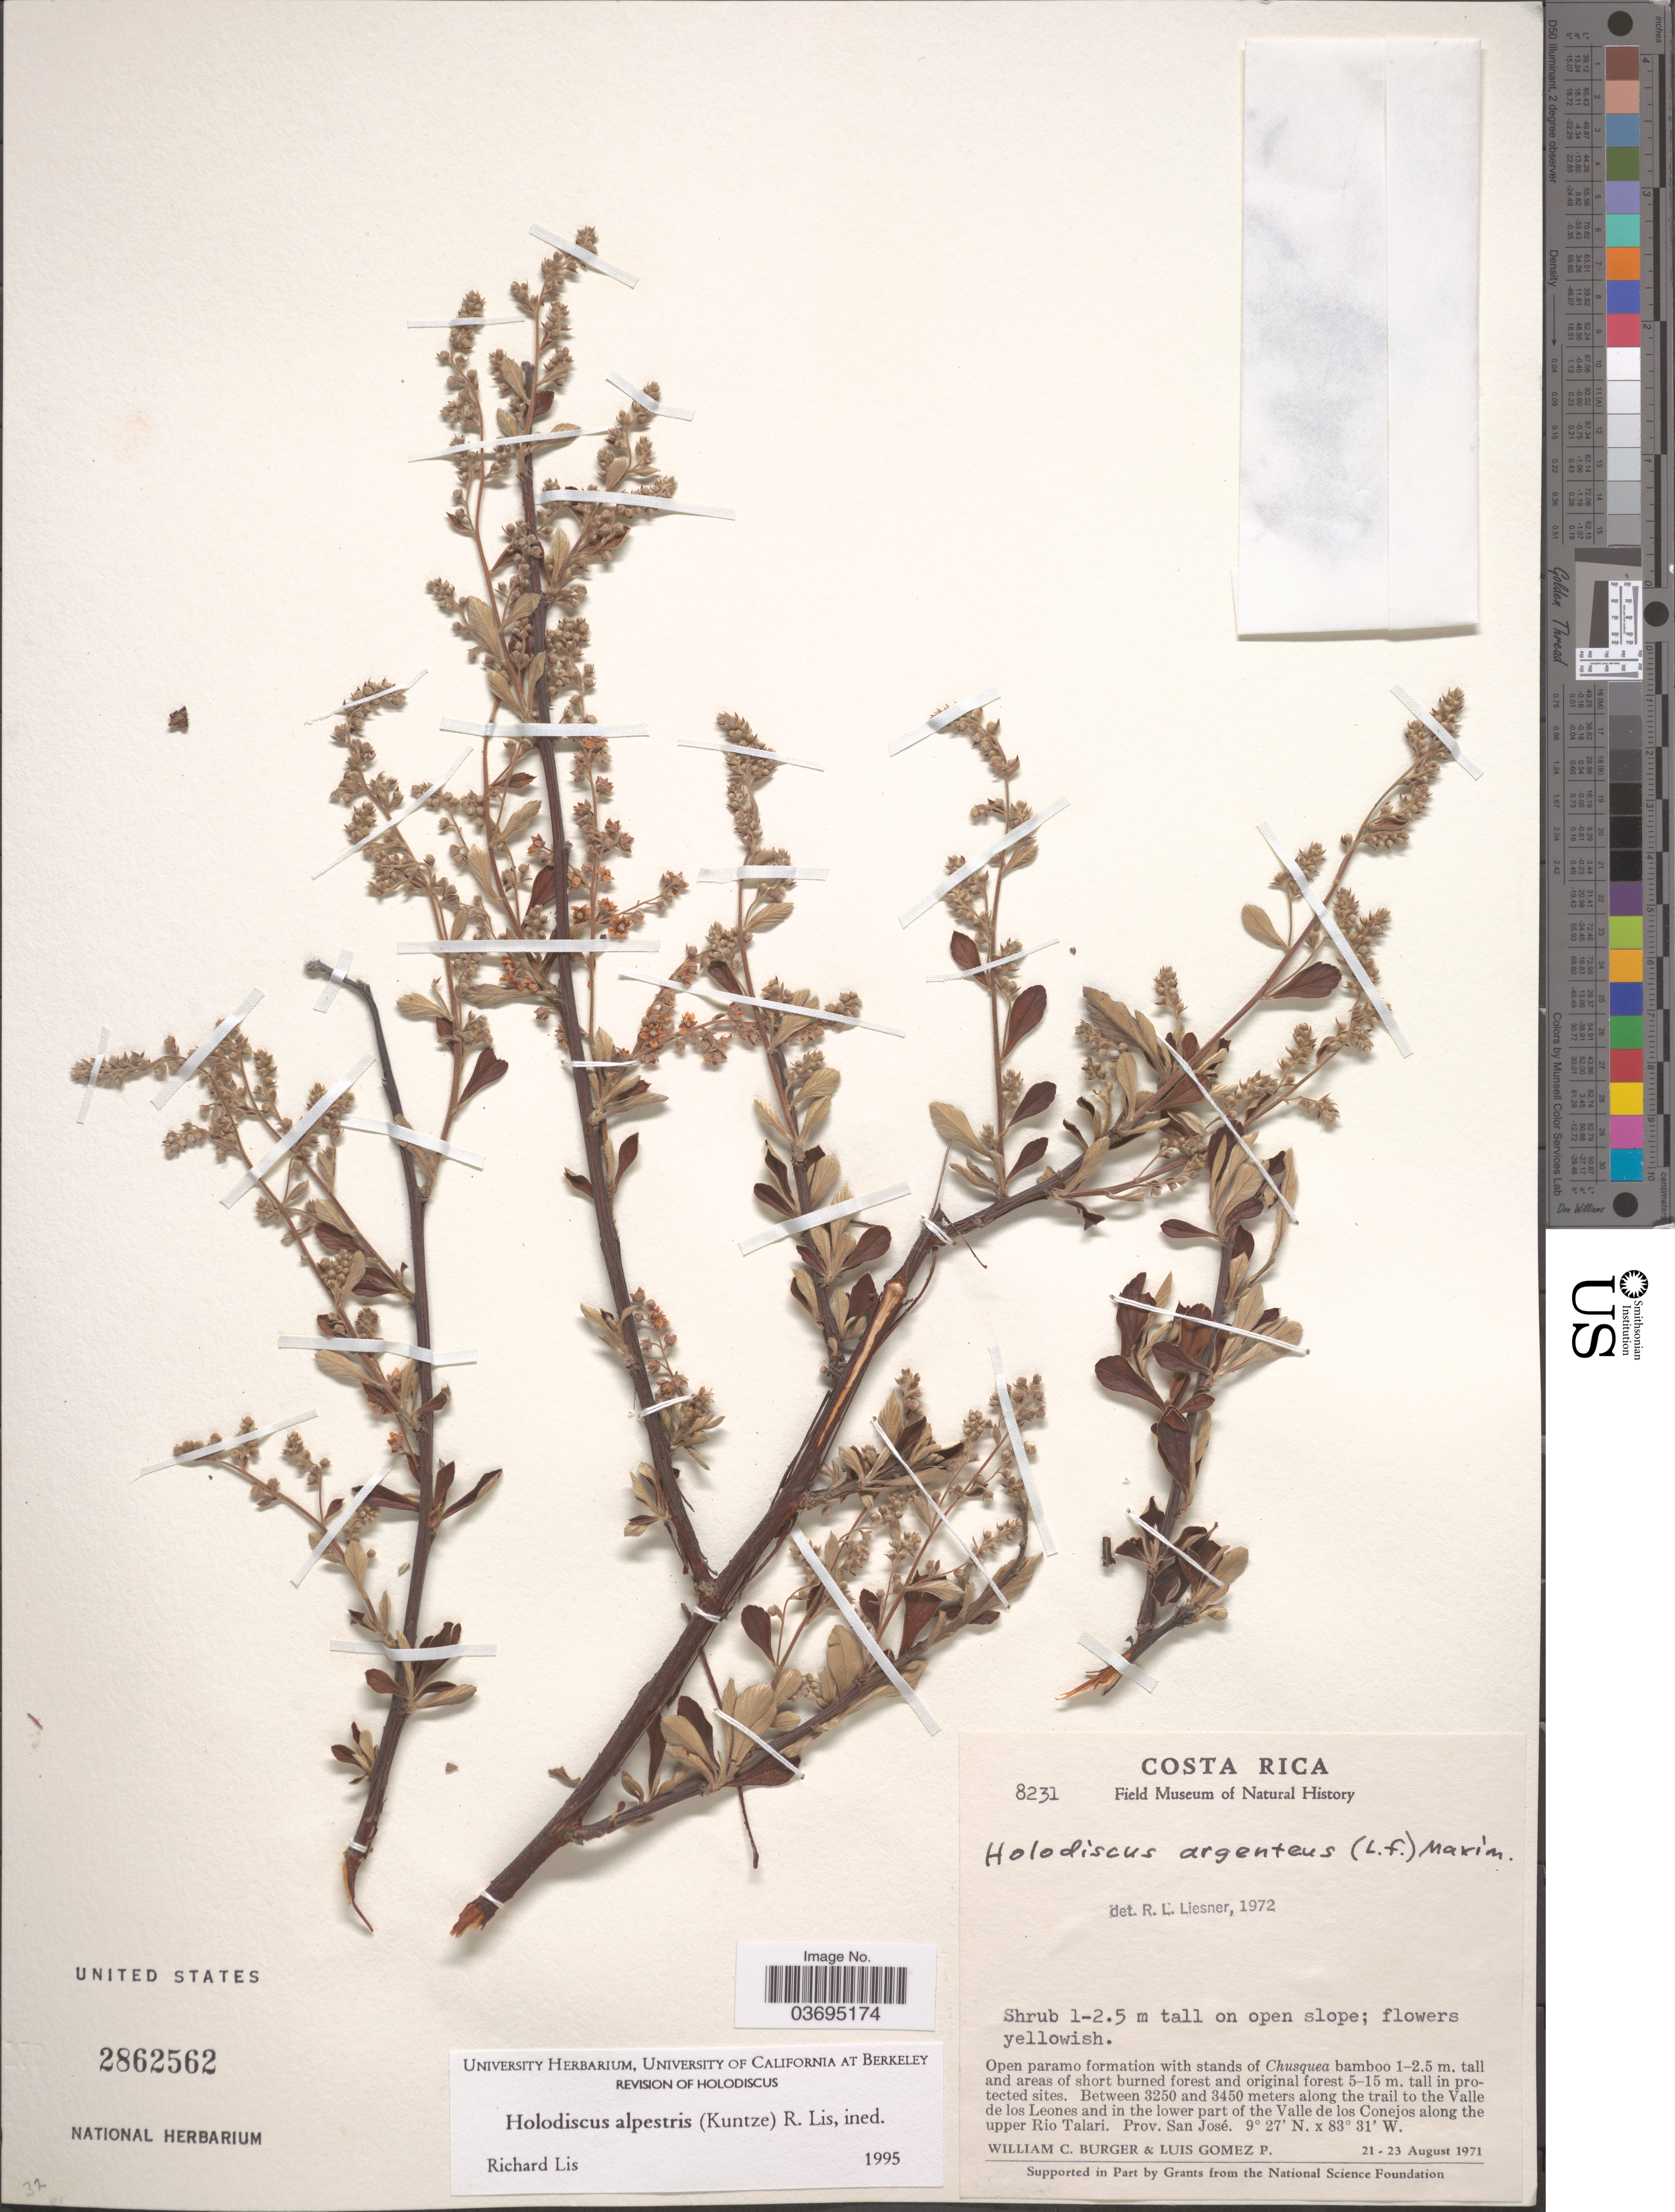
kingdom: Plantae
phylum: Tracheophyta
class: Magnoliopsida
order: Rosales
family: Rosaceae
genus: Holodiscus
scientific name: Holodiscus argenteus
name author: (L. f.) Maxim.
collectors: W. Burger & L. D. Gómez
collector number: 8231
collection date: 1971-08-21/1971-08-23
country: Costa Rica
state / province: San José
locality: Along the trail to the Valle de los Leones and in the lower part of the Valle de los Conejos along the upper Rio Talari.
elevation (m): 3250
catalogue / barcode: US 2862562